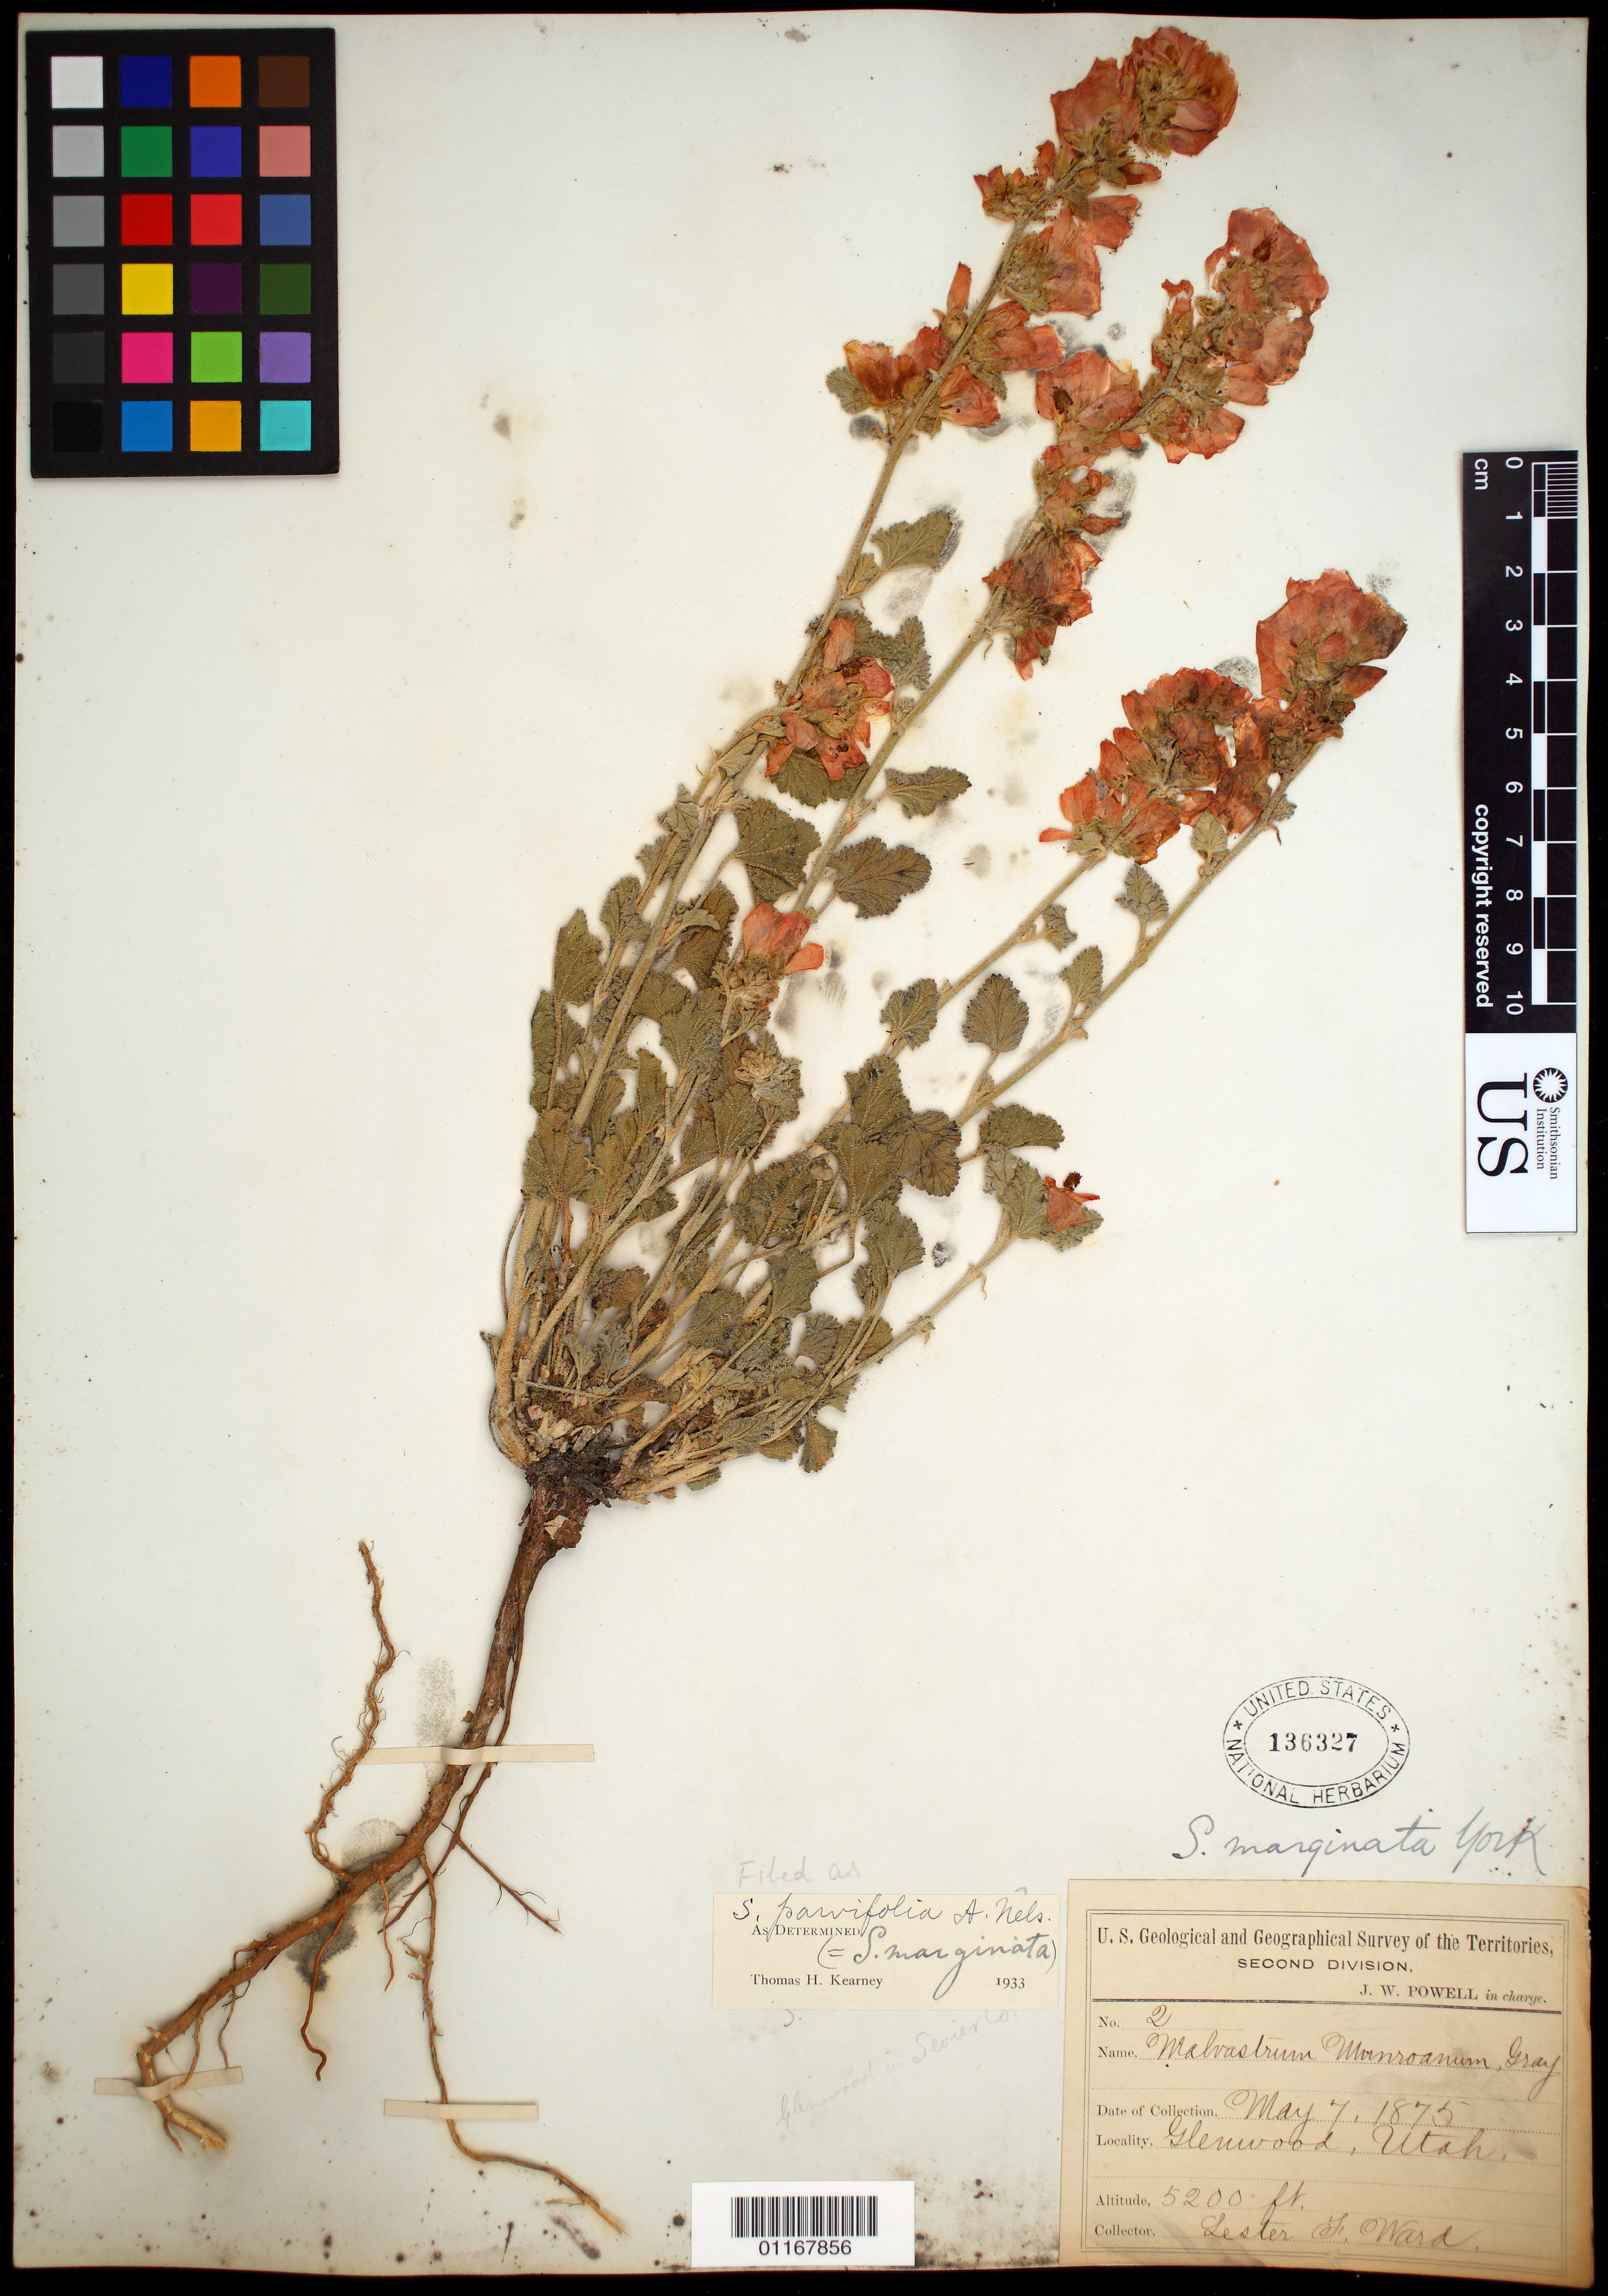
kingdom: Plantae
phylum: Tracheophyta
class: Magnoliopsida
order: Malvales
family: Malvaceae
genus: Sphaeralcea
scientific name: Sphaeralcea parvifolia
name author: A. Nelson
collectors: L. F. Ward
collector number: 2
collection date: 1875-05-07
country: United States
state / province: Utah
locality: Glenwood.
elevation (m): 1585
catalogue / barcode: US 136327